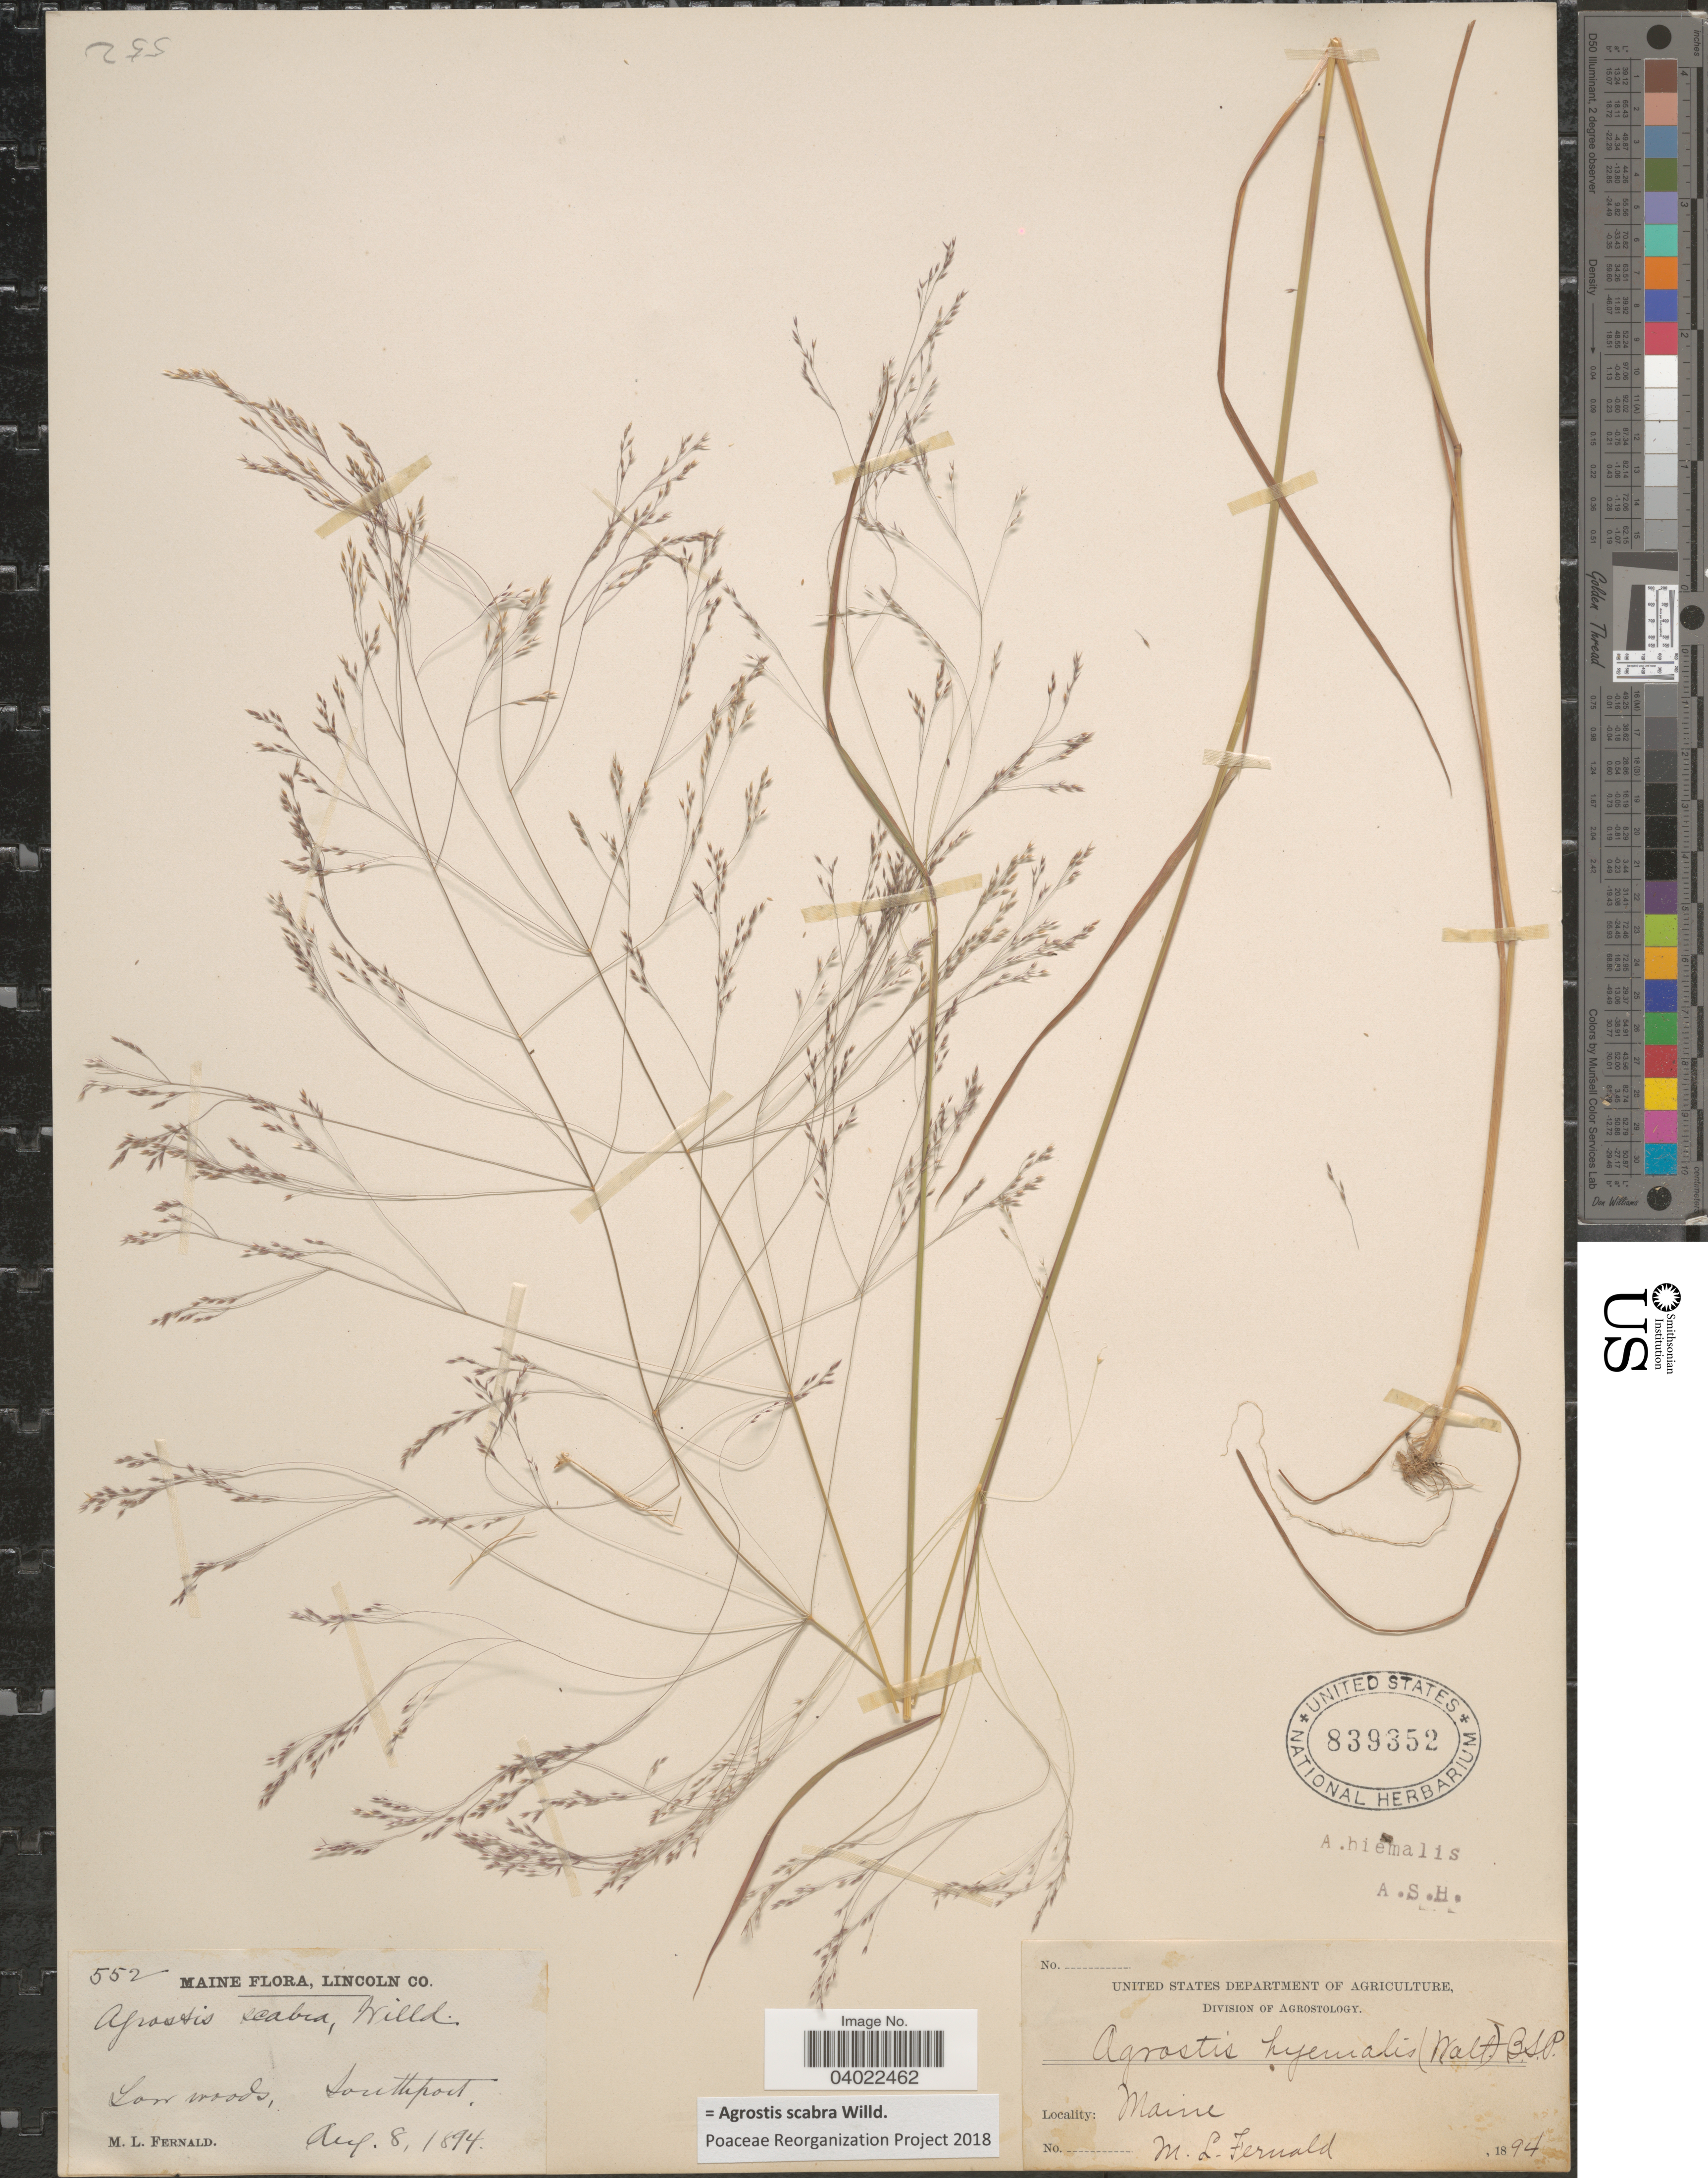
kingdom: Plantae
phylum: Tracheophyta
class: Liliopsida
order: Poales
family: Poaceae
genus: Agrostis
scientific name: Agrostis scabra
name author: Willd.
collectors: M. L. Fernald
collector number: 552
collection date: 1894-08-08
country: United States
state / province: Maine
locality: Lincoln Co. Southport.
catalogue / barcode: US 839352